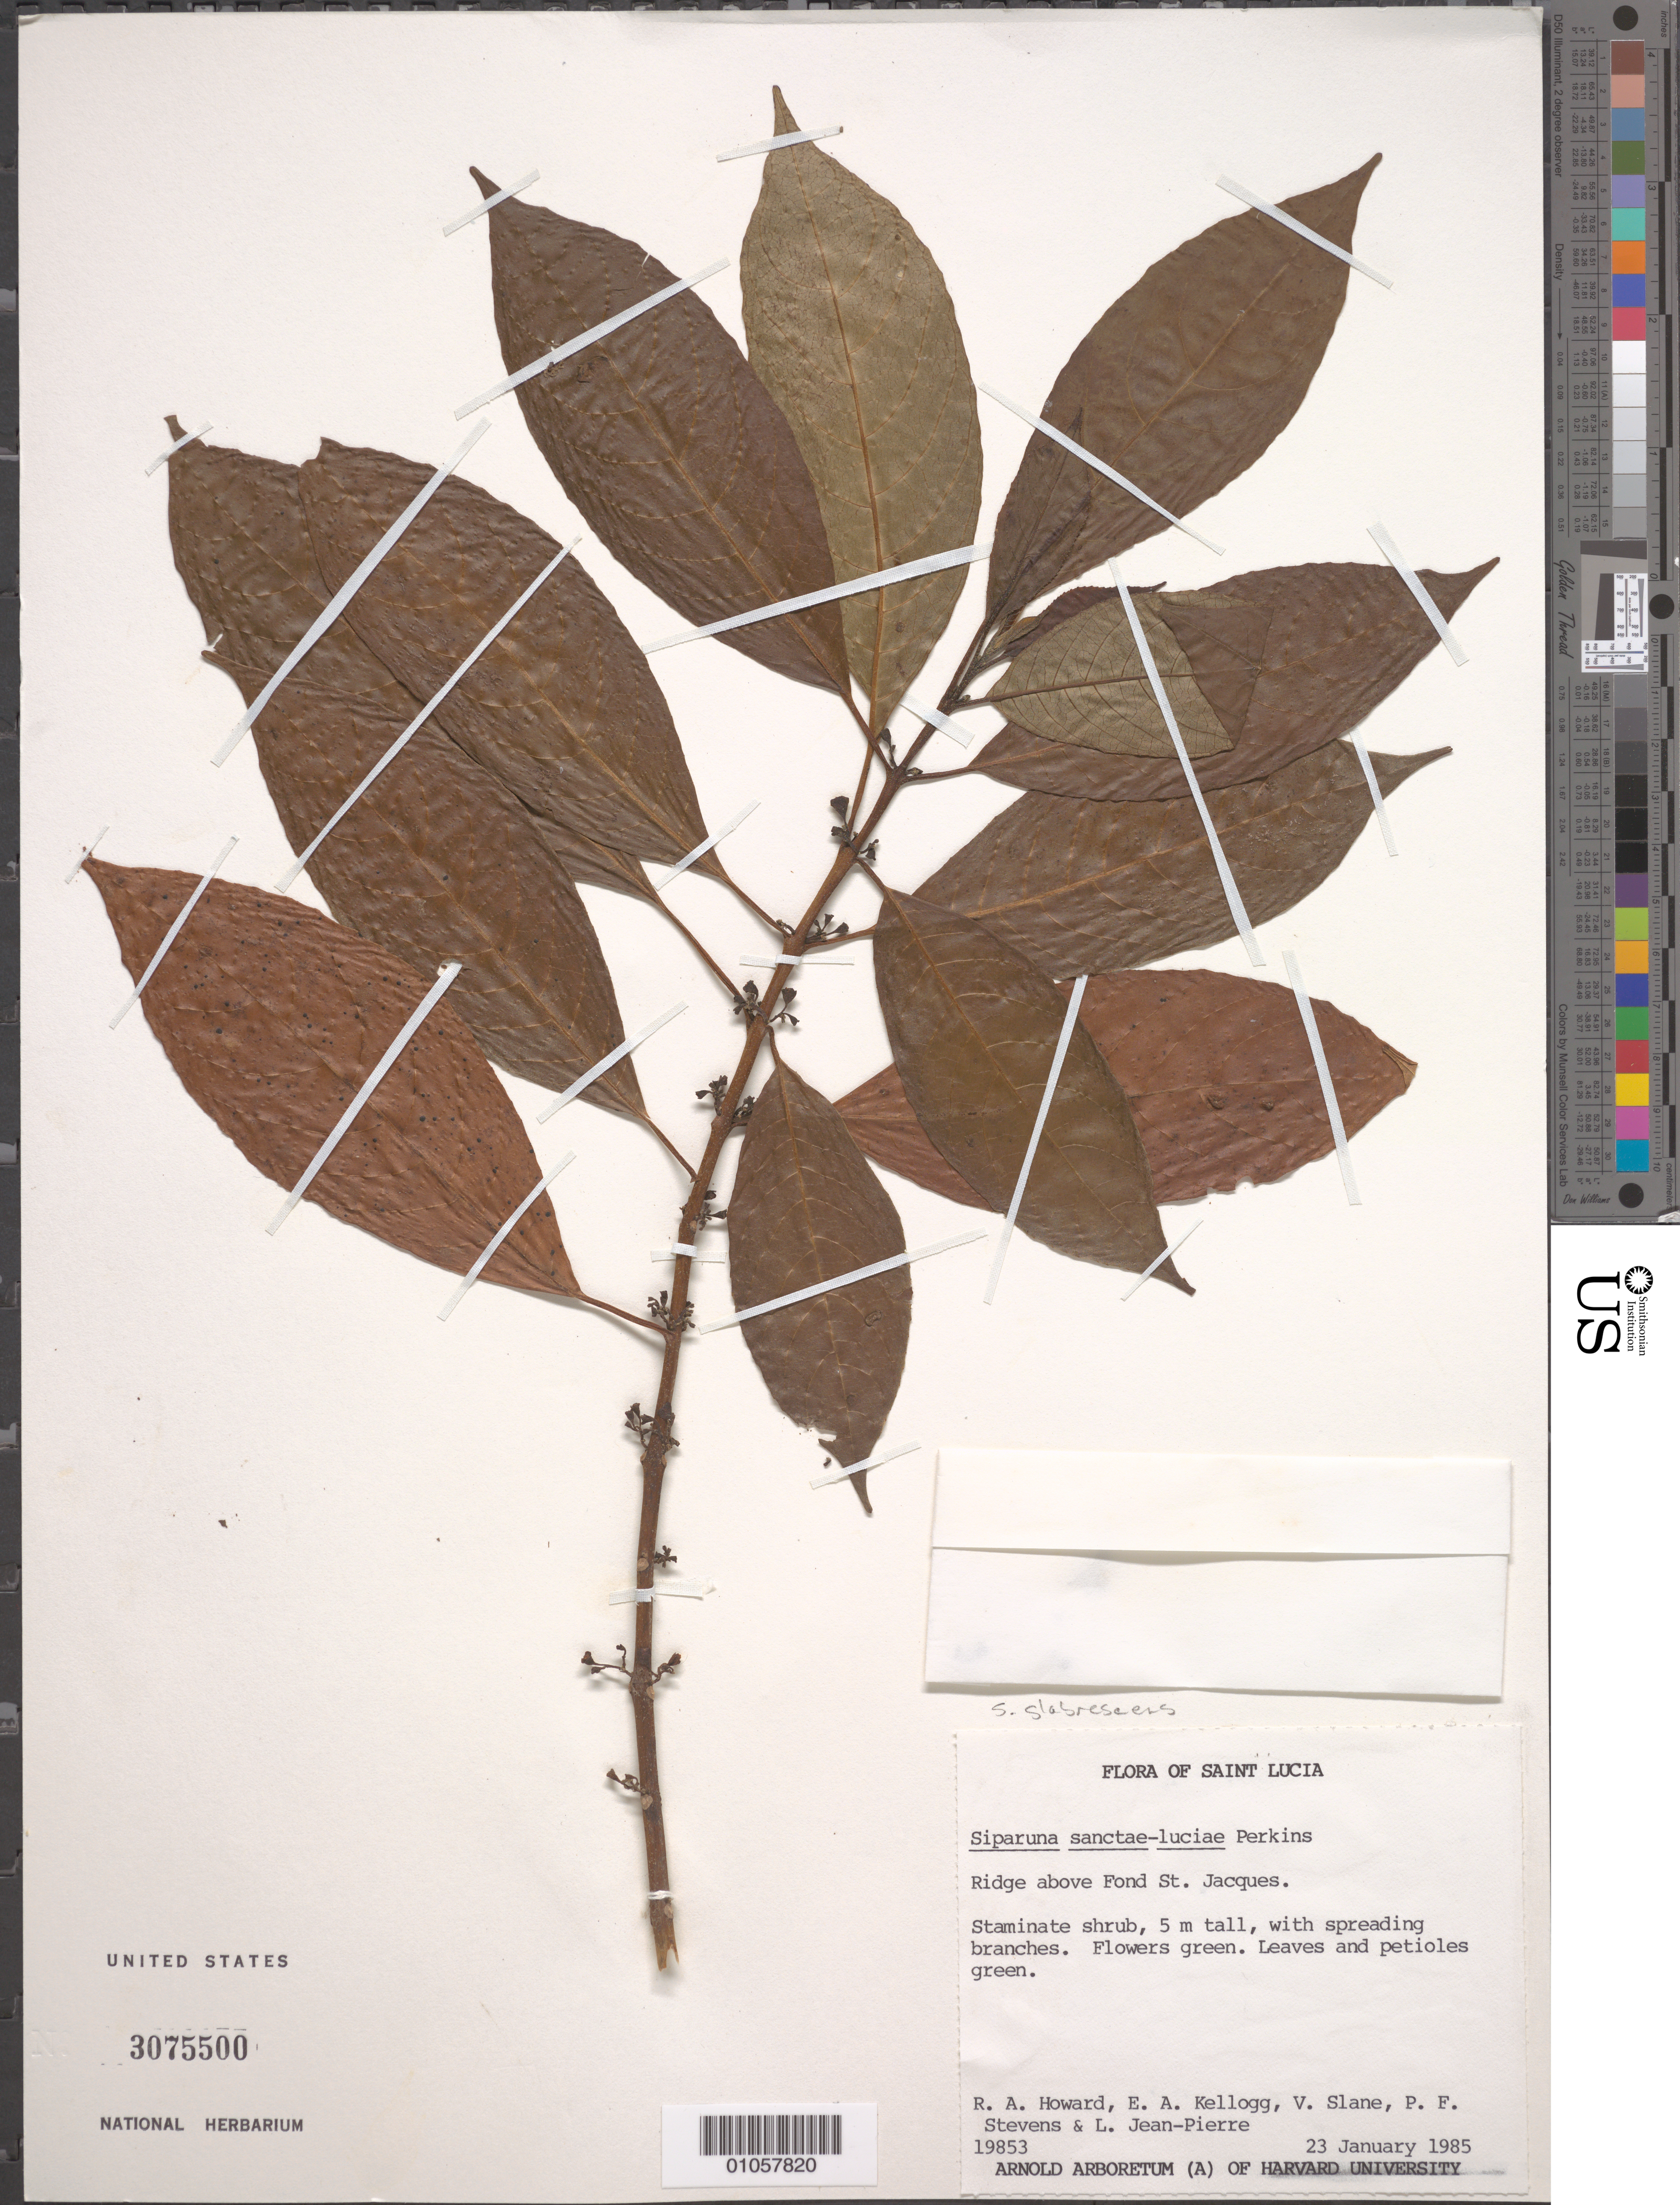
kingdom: Plantae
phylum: Tracheophyta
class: Magnoliopsida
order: Laurales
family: Siparunaceae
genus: Siparuna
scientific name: Siparuna glabrescens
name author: (C. Presl) A. DC.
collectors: R. A. Howard, E. A. Kellogg, V. Slane, P. F. Stevens & L. L. Jean-Pierre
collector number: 19853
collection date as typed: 23 Jan 1985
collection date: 1985-01-23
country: St. Lucia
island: St. Lucia I.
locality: Fond St. Jacques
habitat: Ridge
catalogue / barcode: US 3075500